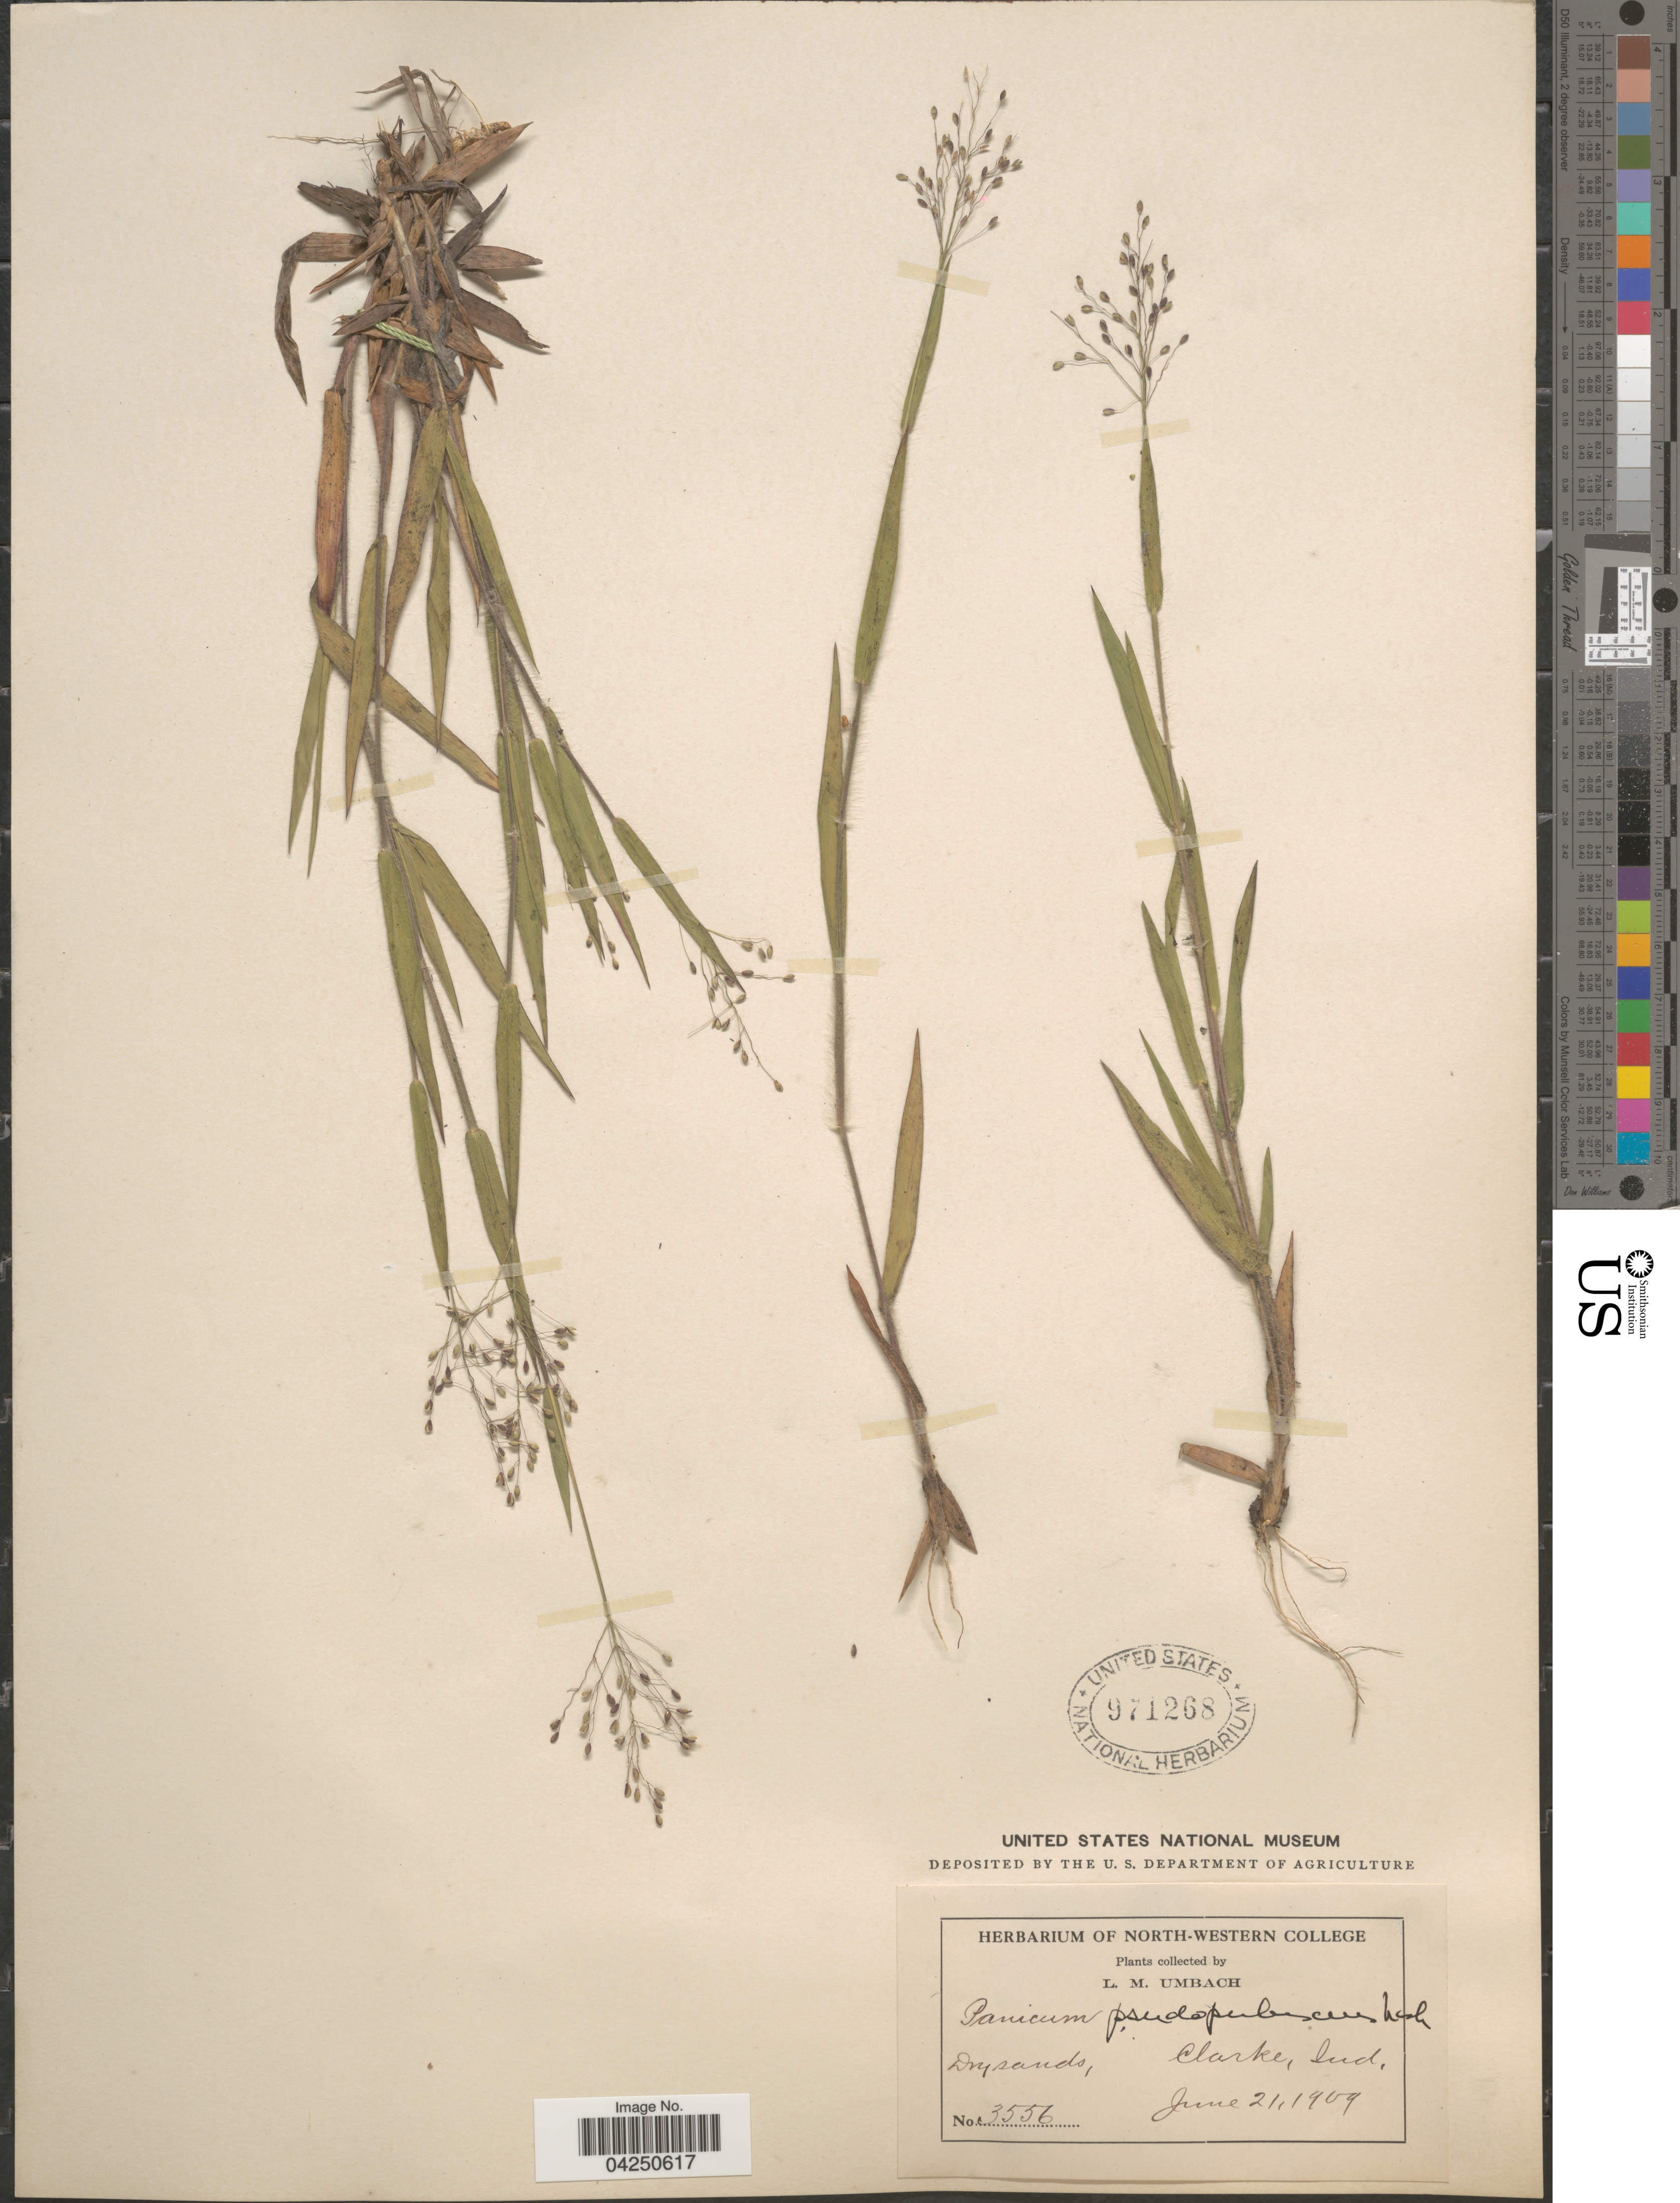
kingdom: Plantae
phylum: Tracheophyta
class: Liliopsida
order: Poales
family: Poaceae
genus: Dichanthelium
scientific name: Dichanthelium acuminatum var. acuminatum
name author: (Sw.) Gould & C.A. Clark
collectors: L. M. Umbach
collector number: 3556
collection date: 1909-06-21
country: United States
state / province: Indiana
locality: Dry sands, Clarke.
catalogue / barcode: US 971268